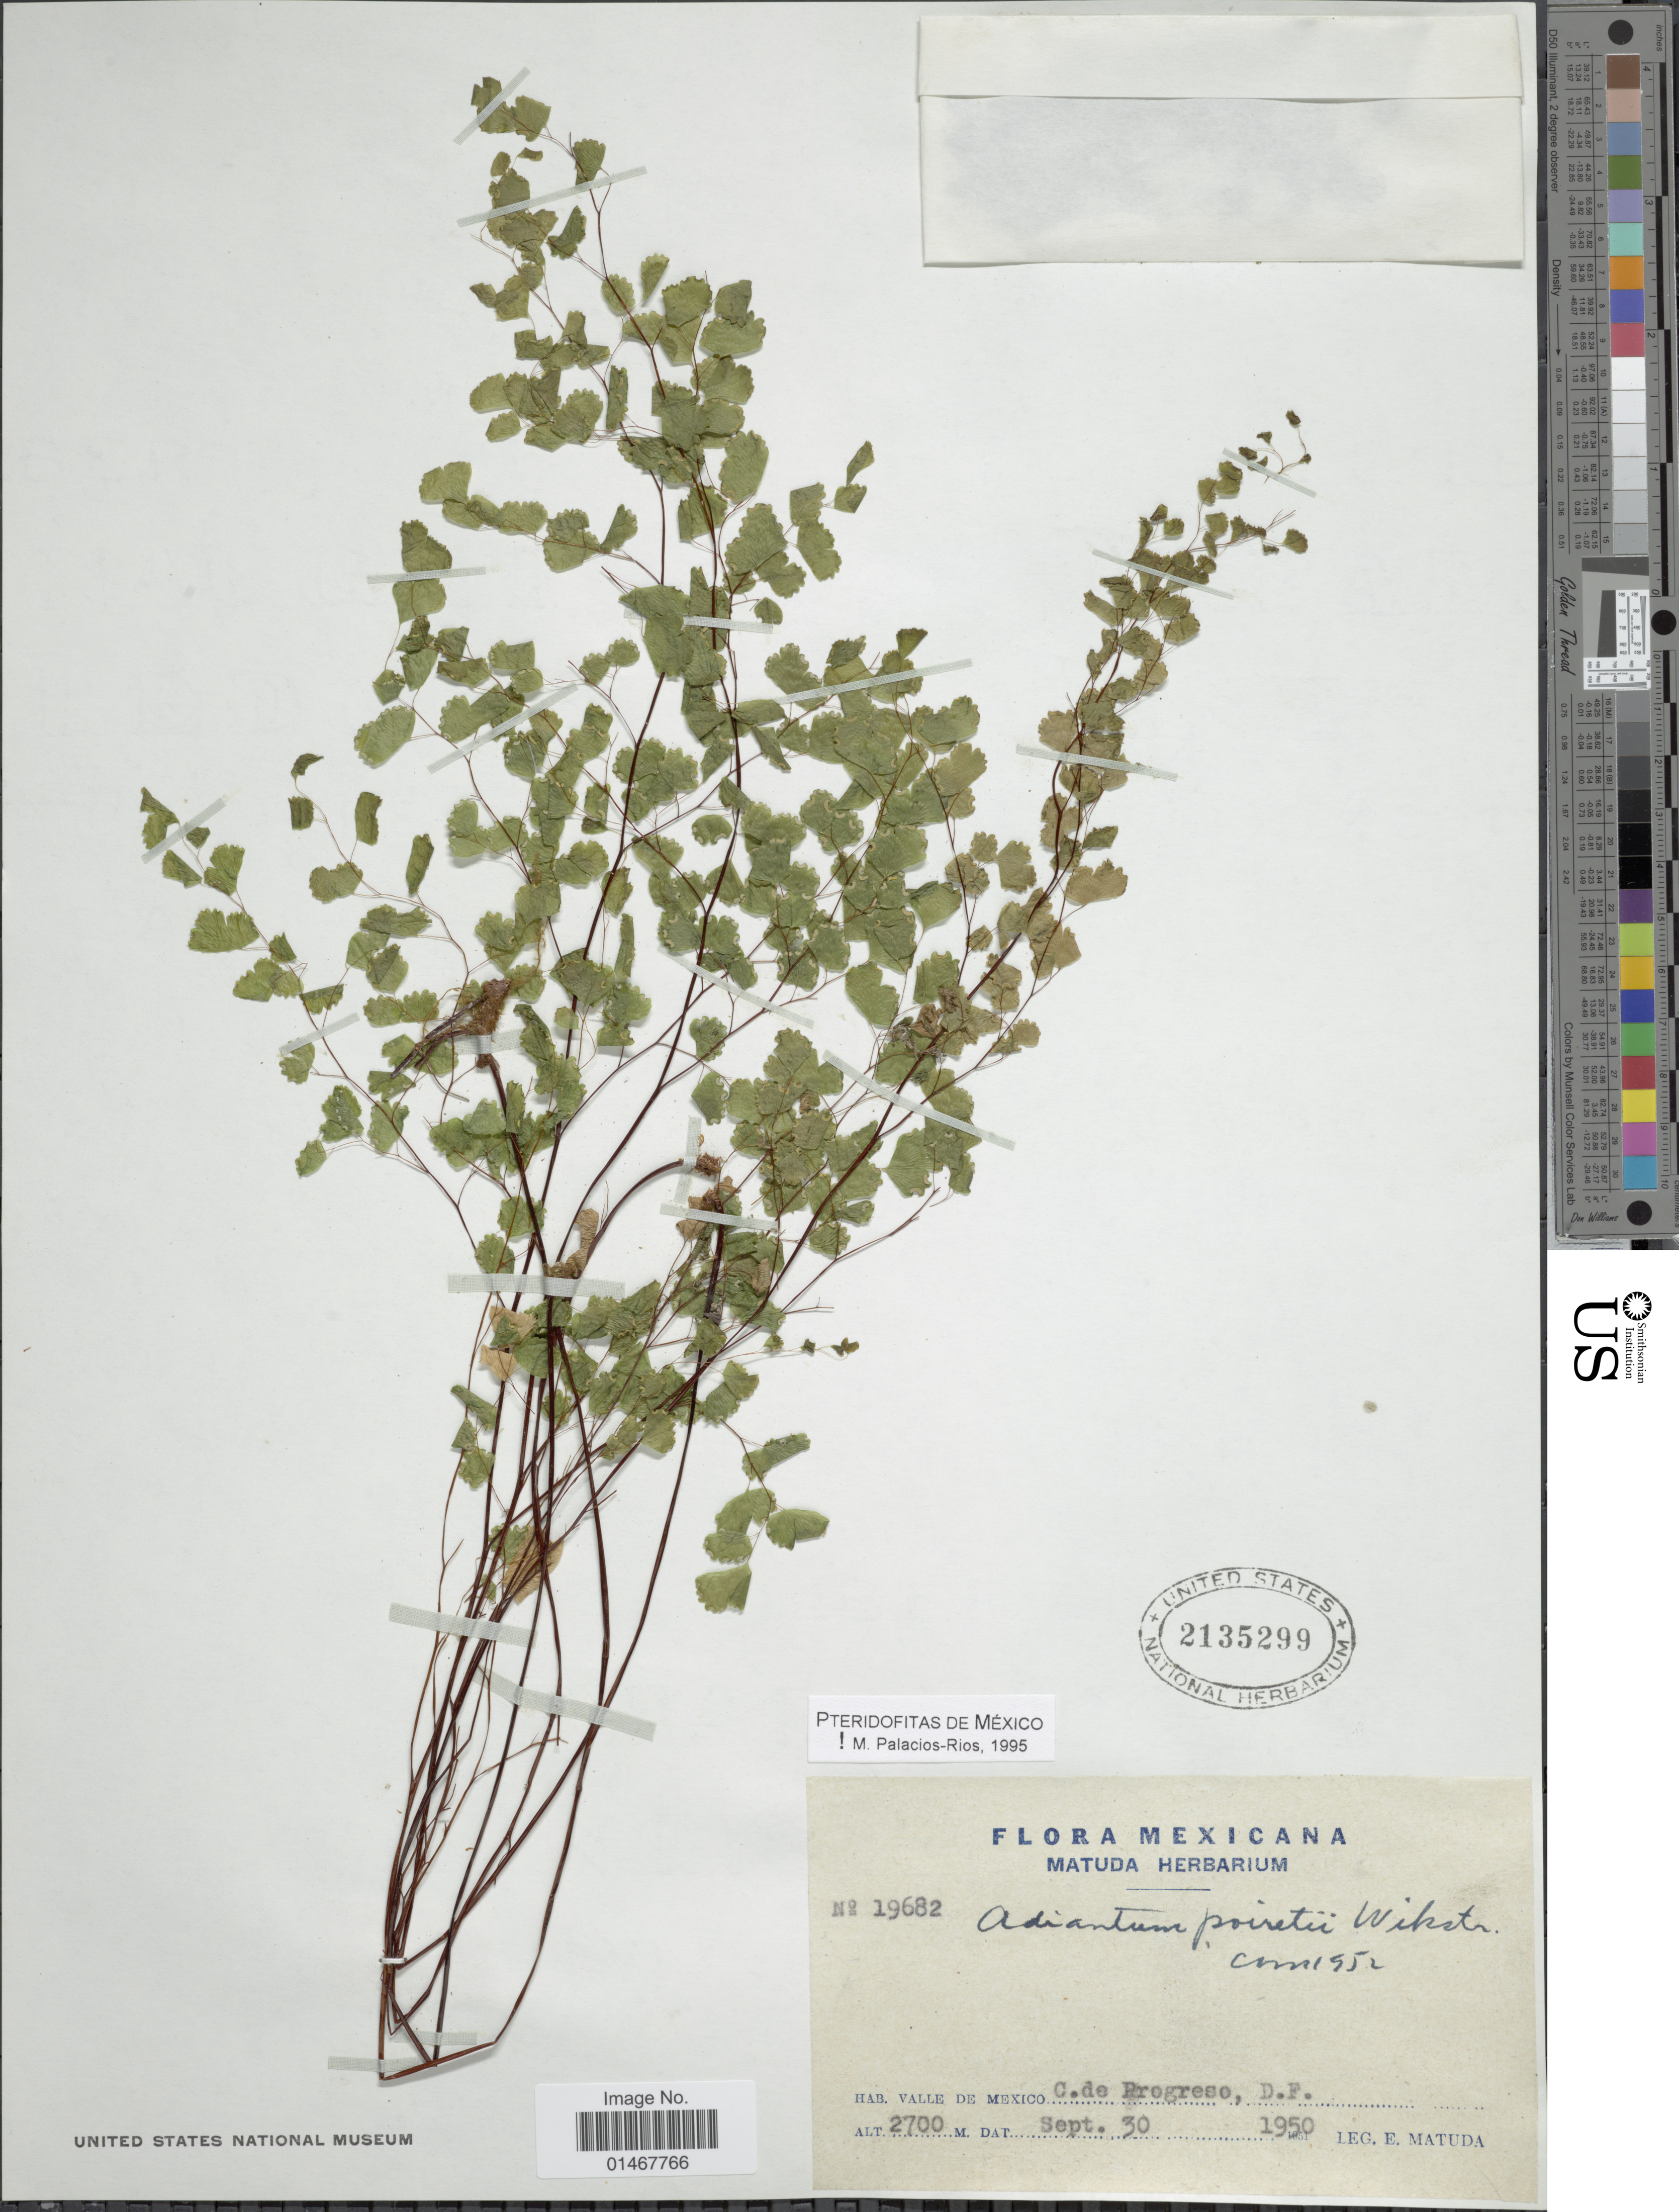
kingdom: Plantae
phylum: Tracheophyta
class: Polypodiopsida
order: Polypodiales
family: Pteridaceae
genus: Adiantum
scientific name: Adiantum poiretii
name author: Wikstr.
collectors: E. Matuda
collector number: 19682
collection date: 1950-09-30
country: Mexico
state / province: Distrito Federal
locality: Valle de Mexico C de Progreso, D.F.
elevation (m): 2700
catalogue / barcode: US 2135299